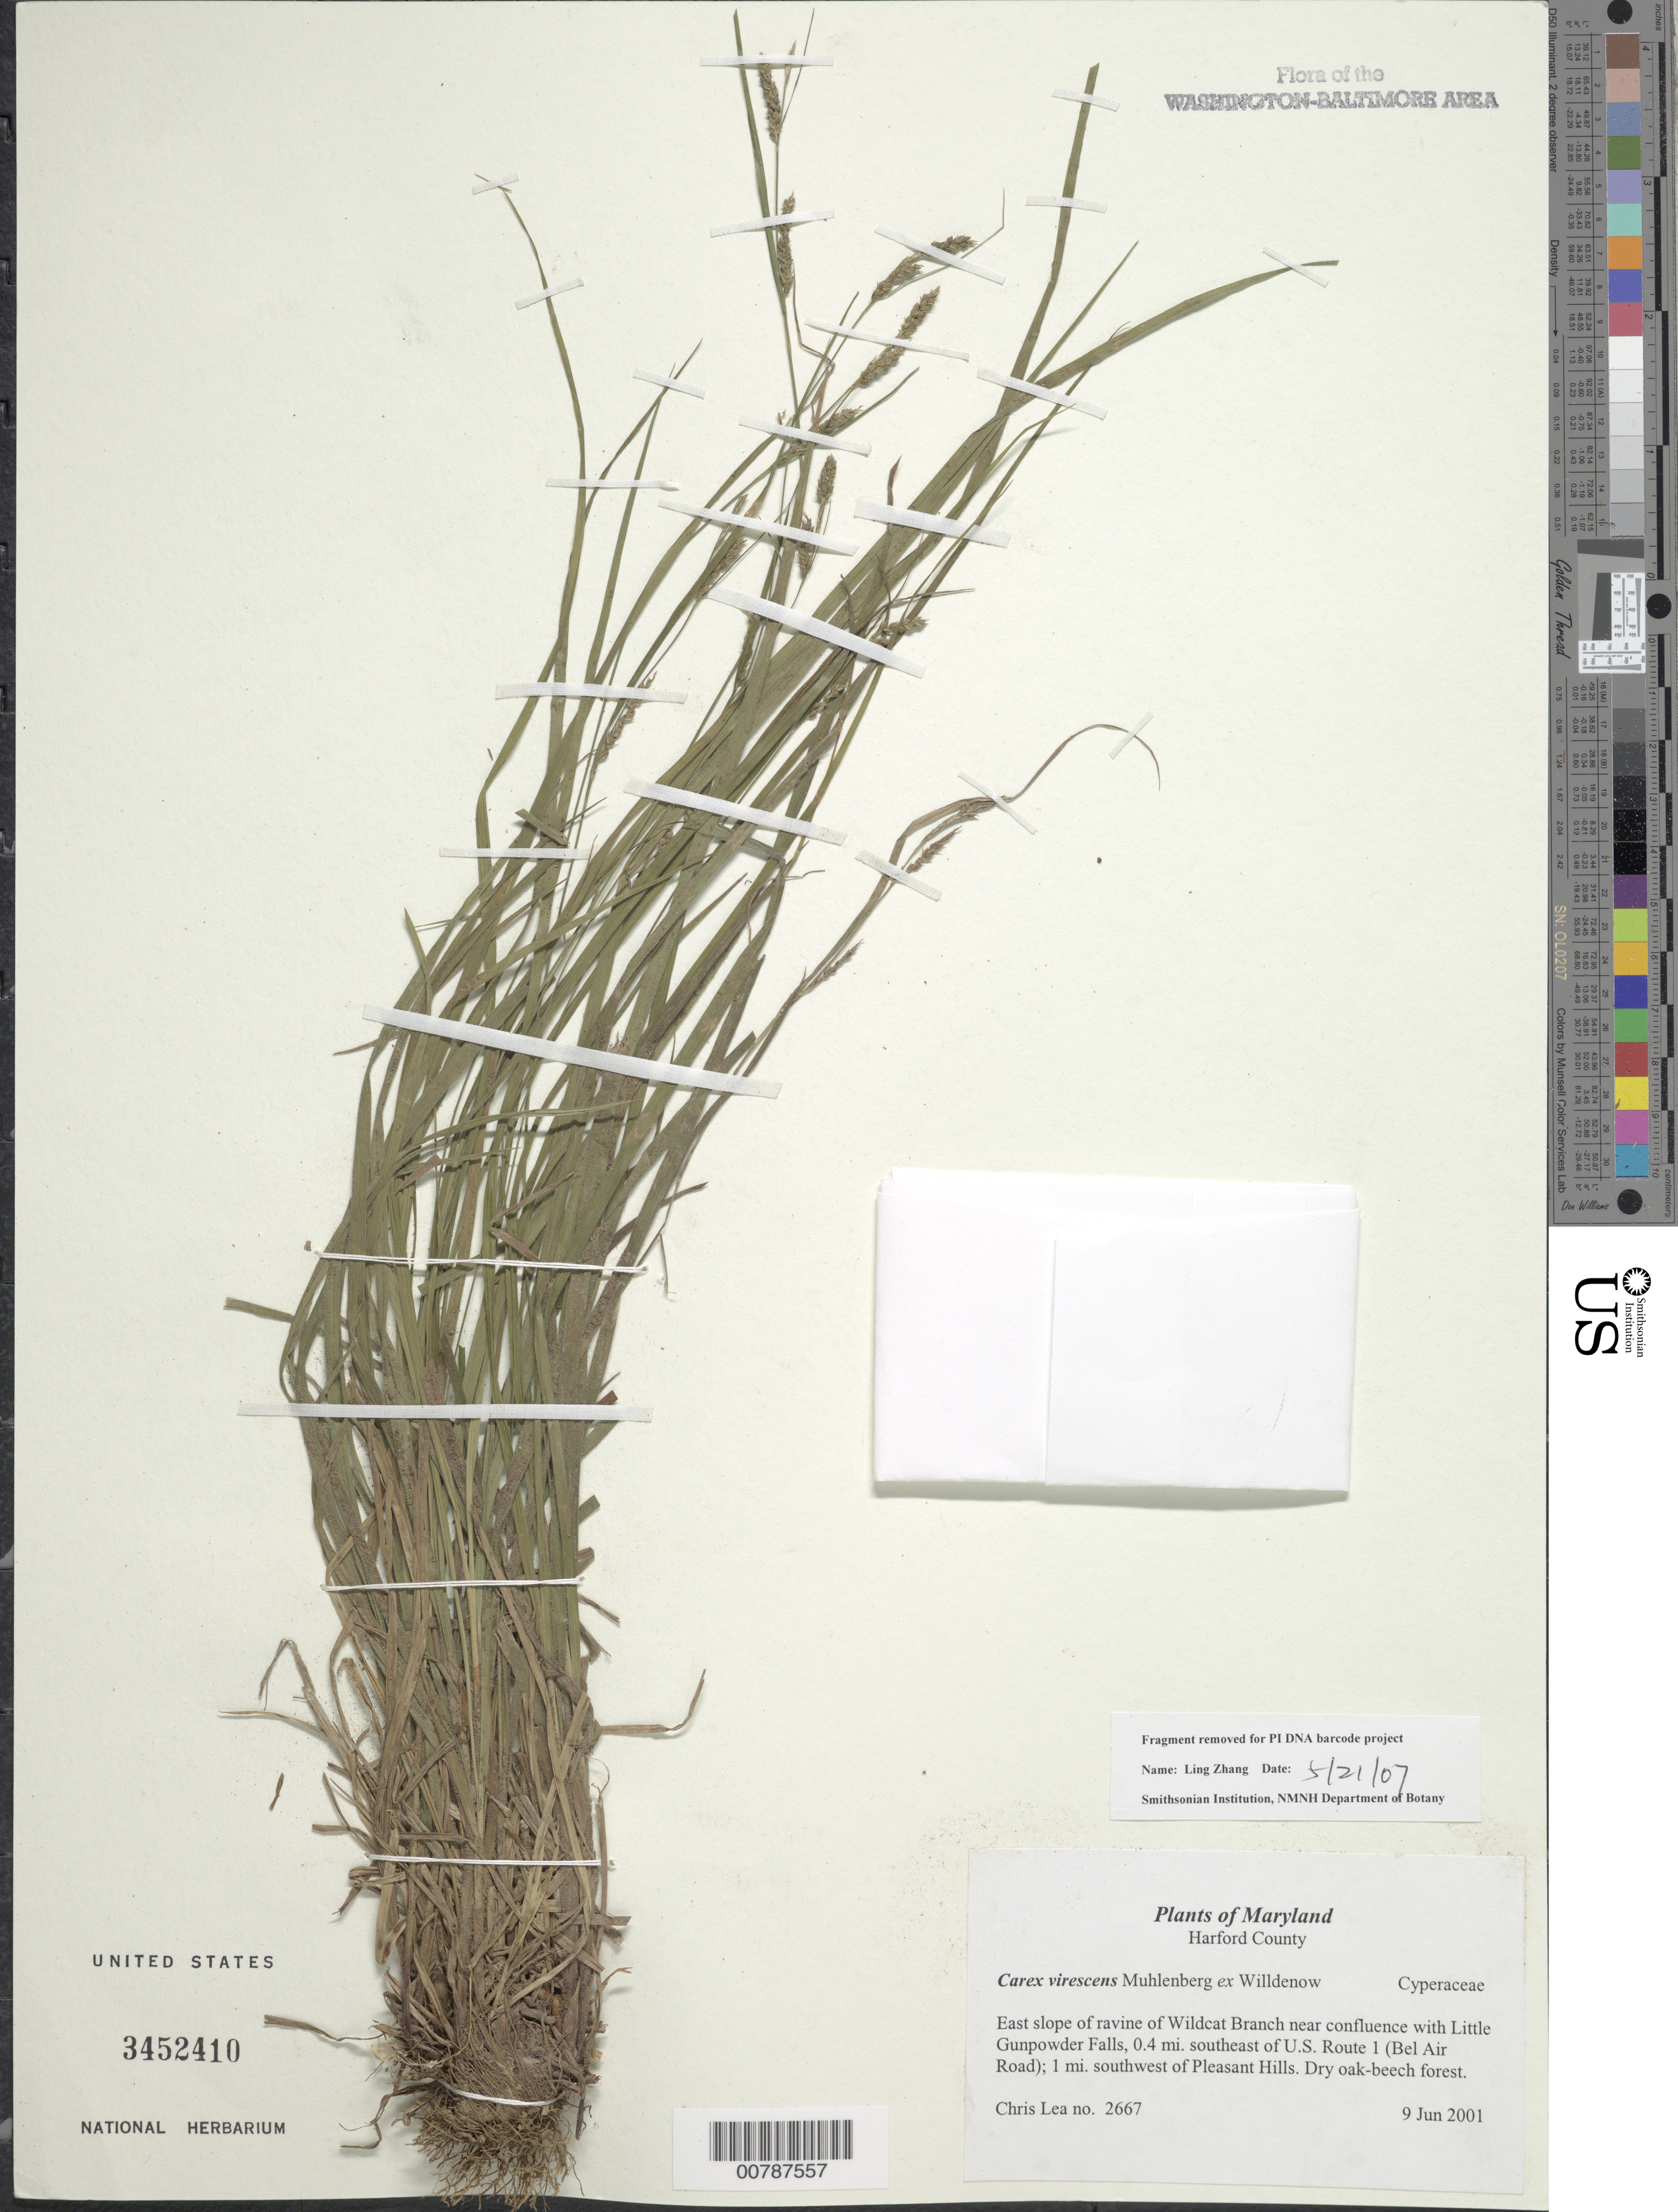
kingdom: Plantae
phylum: Tracheophyta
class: Liliopsida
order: Poales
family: Cyperaceae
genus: Carex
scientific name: Carex virescens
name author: Muhl. ex Willd.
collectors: C. Lea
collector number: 2667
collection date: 2001-06-09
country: United States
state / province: Maryland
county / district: Harford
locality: Harford County, East slope of Wildcat Branch near confluence with Little Gunpowder Falls, 0.4 mi. southeast of U.S. Route 1 (Bel Air Road): 1 mi. southwest of Pleasant Hills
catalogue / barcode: US 3452410